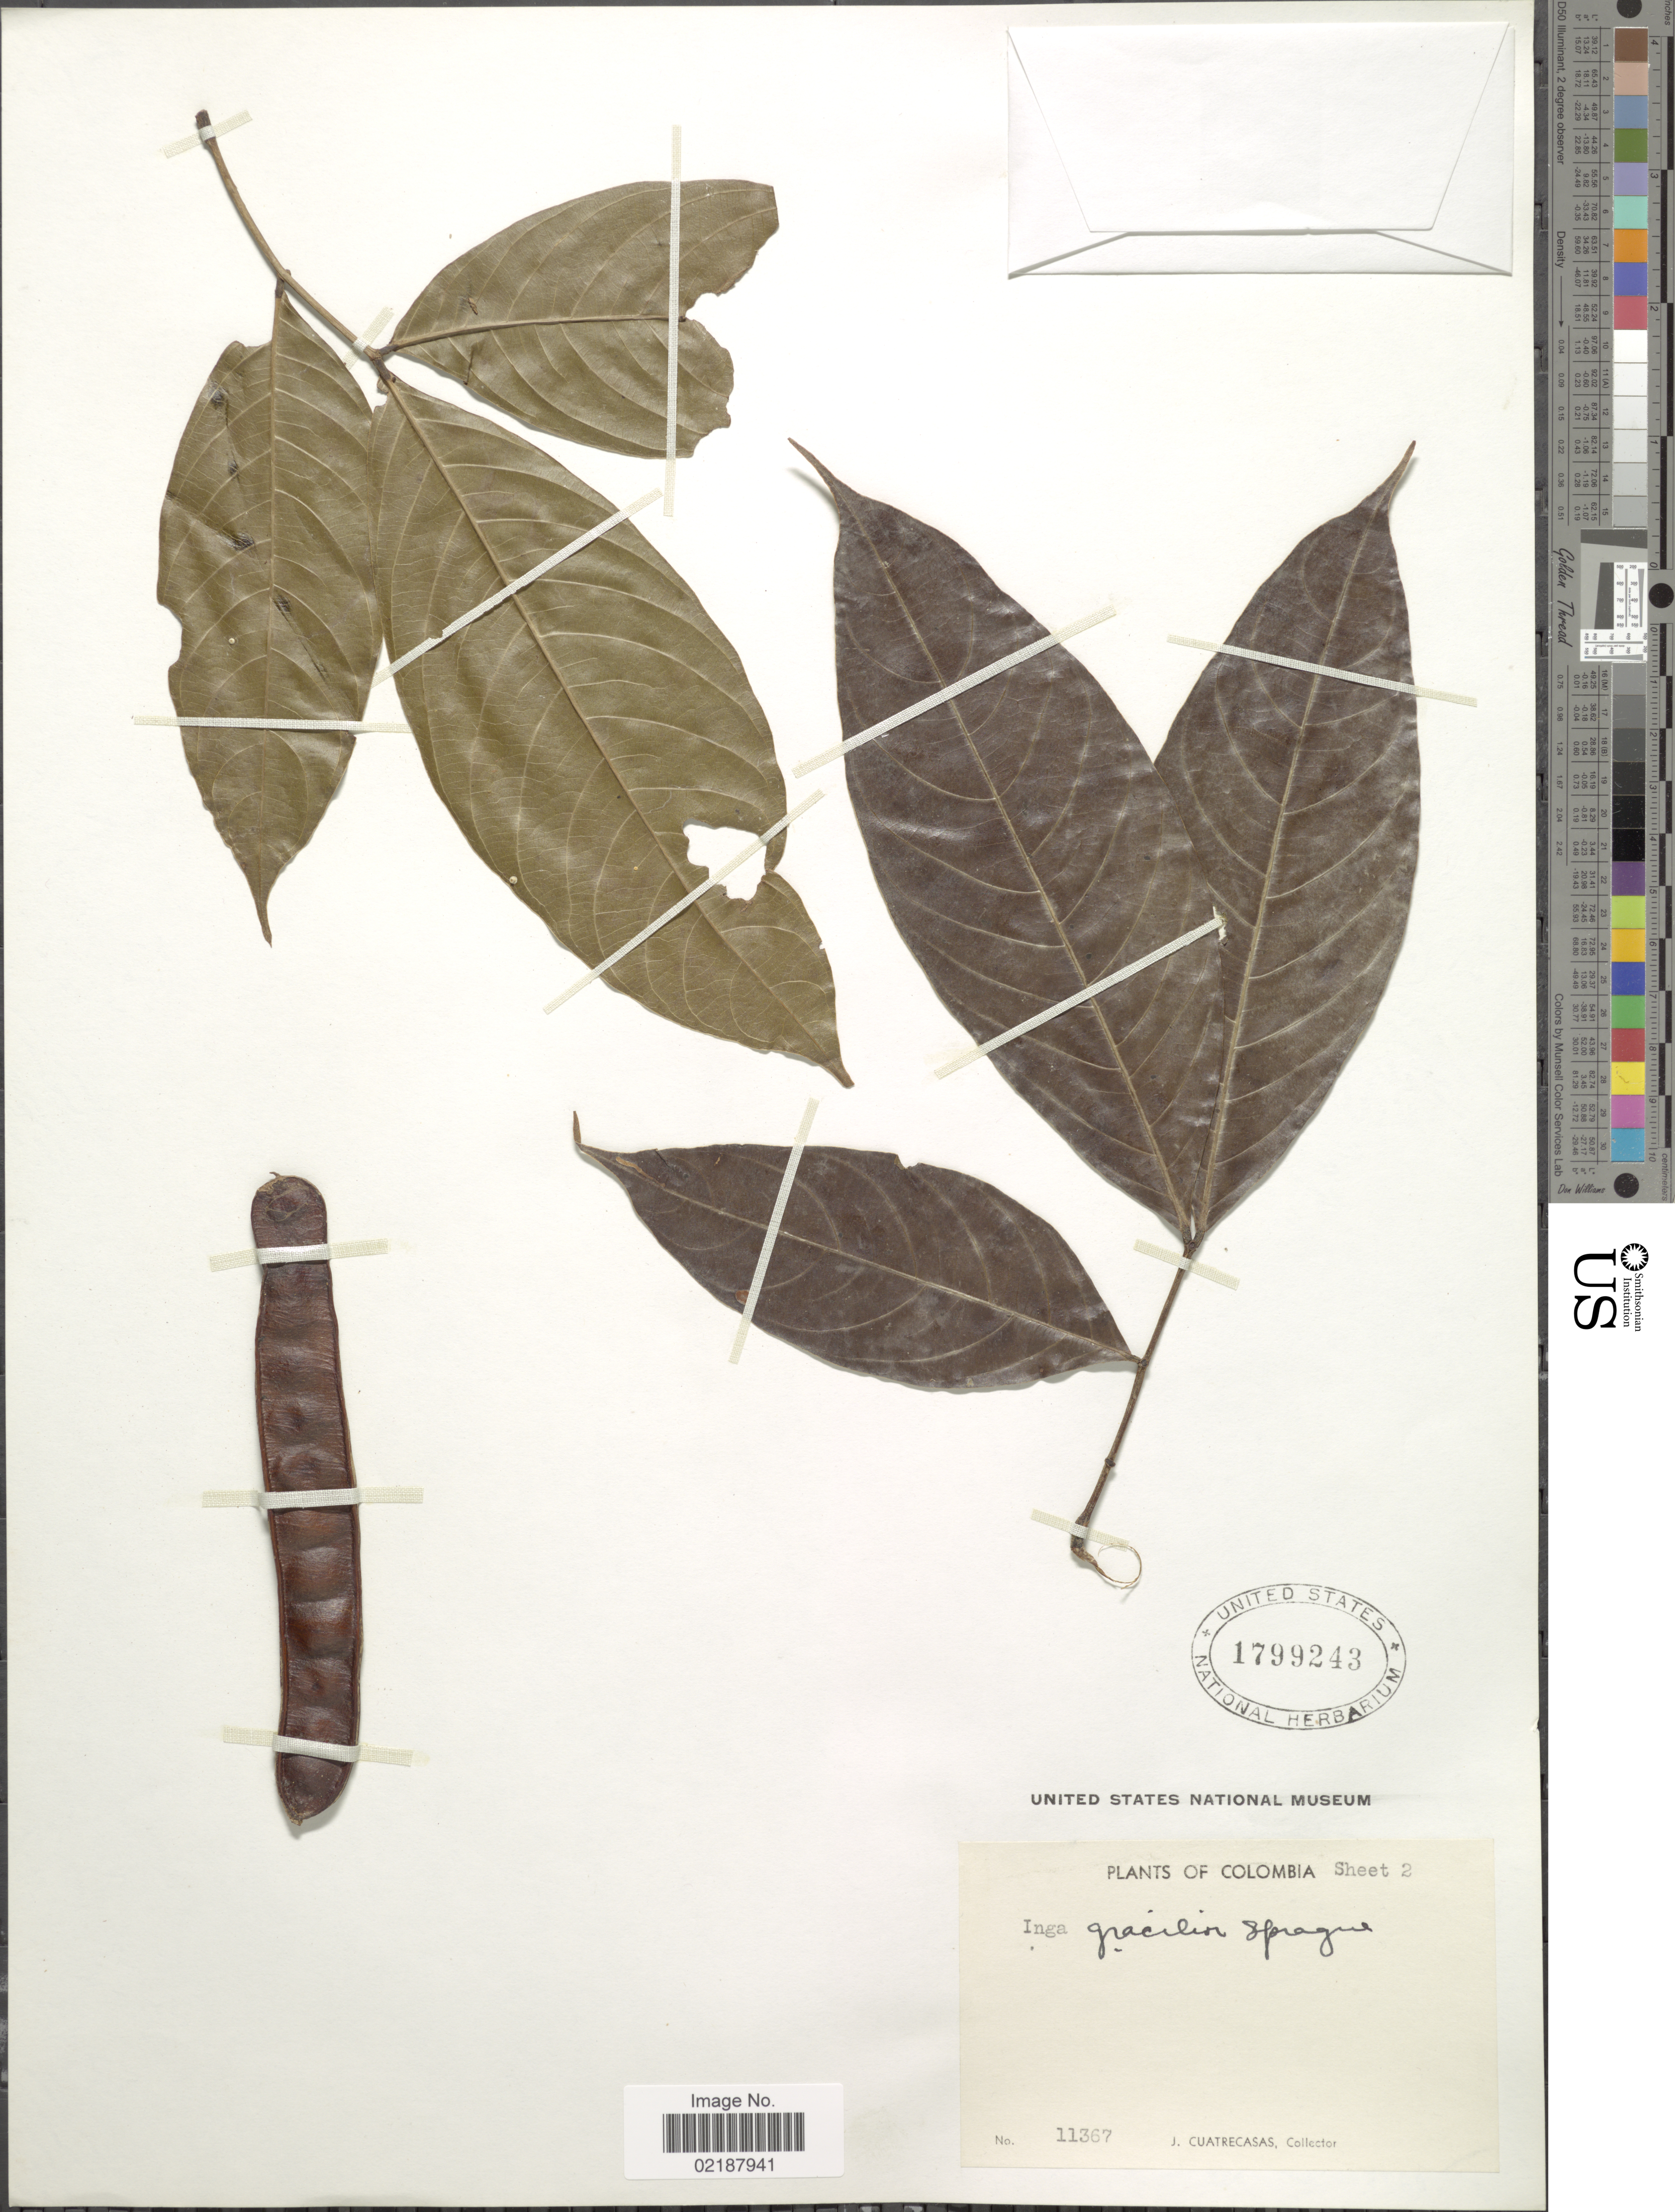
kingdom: Plantae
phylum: Tracheophyta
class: Magnoliopsida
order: Fabales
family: Fabaceae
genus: Inga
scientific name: Inga gracilior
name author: Sprague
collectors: J. Cuatrecasas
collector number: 11367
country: Colombia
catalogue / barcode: US 1799243